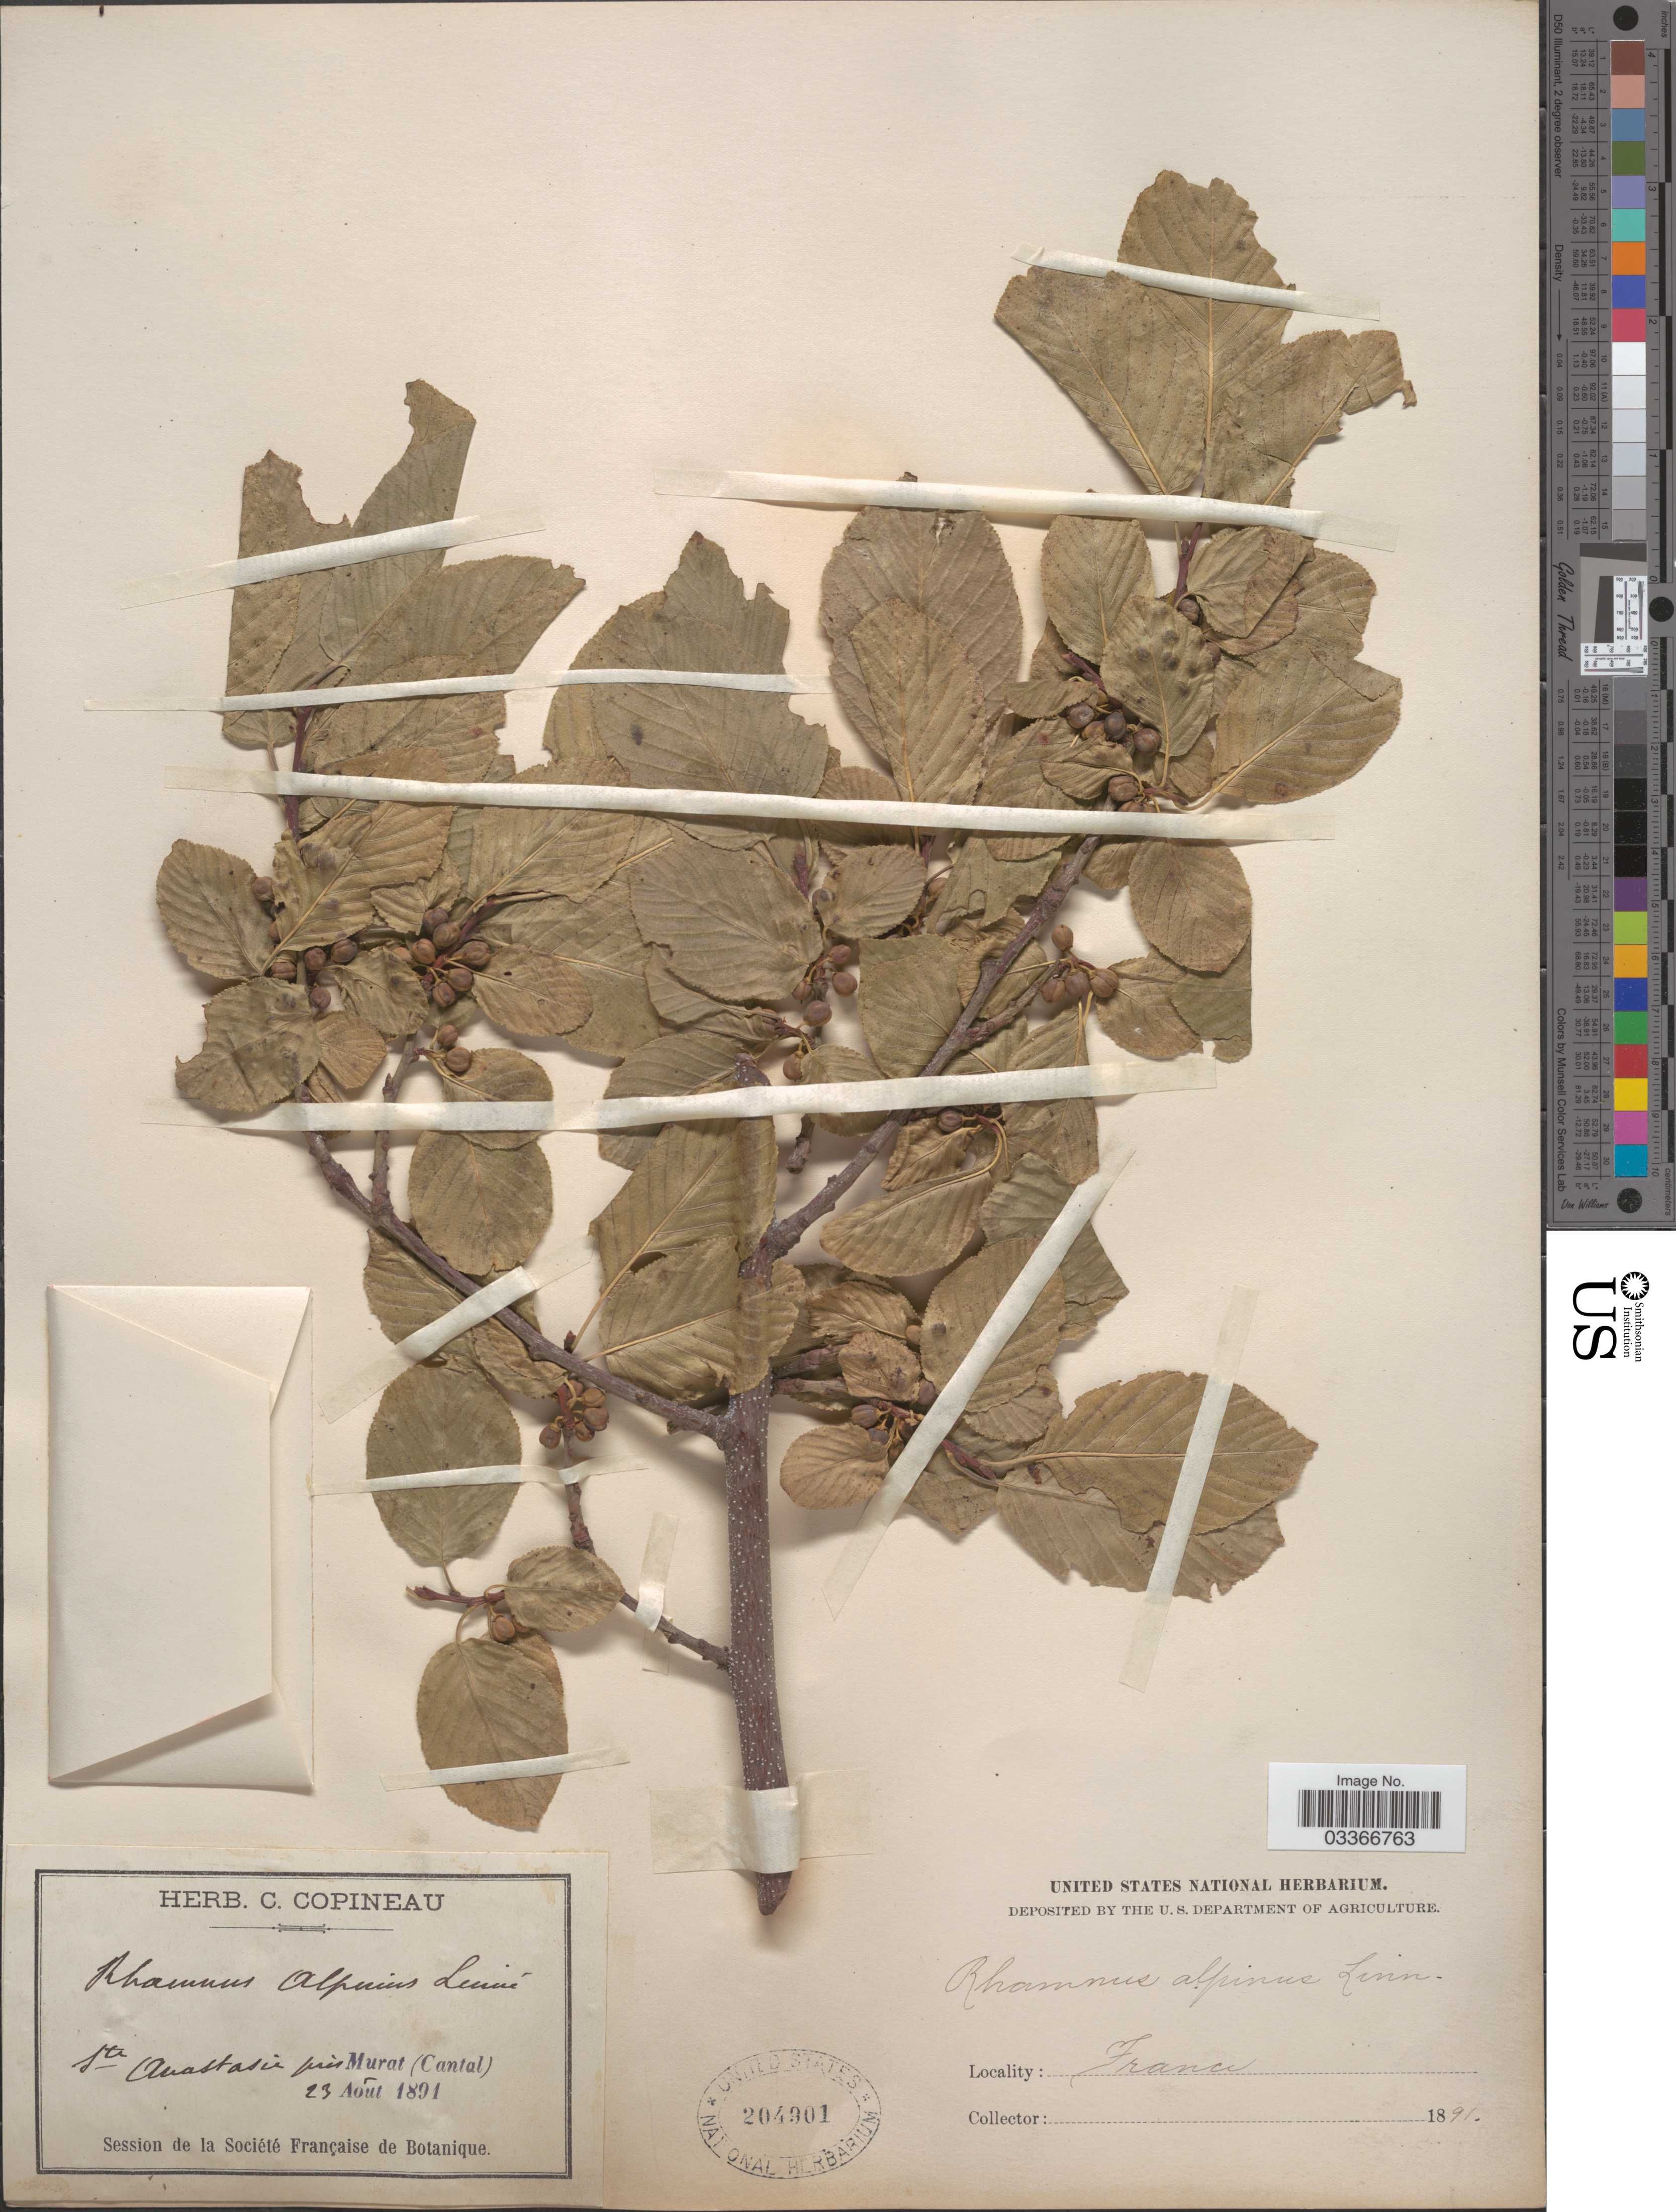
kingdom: Plantae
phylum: Tracheophyta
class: Magnoliopsida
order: Rosales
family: Rhamnaceae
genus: Rhamnus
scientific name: Rhamnus alpina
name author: L.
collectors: ex herb. C. Copineau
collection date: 1891-08-23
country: France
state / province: Auvergne-Rhône-Alpes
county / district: Cantal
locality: Ste Anastasie près Murat (Cantal).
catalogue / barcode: US 204901